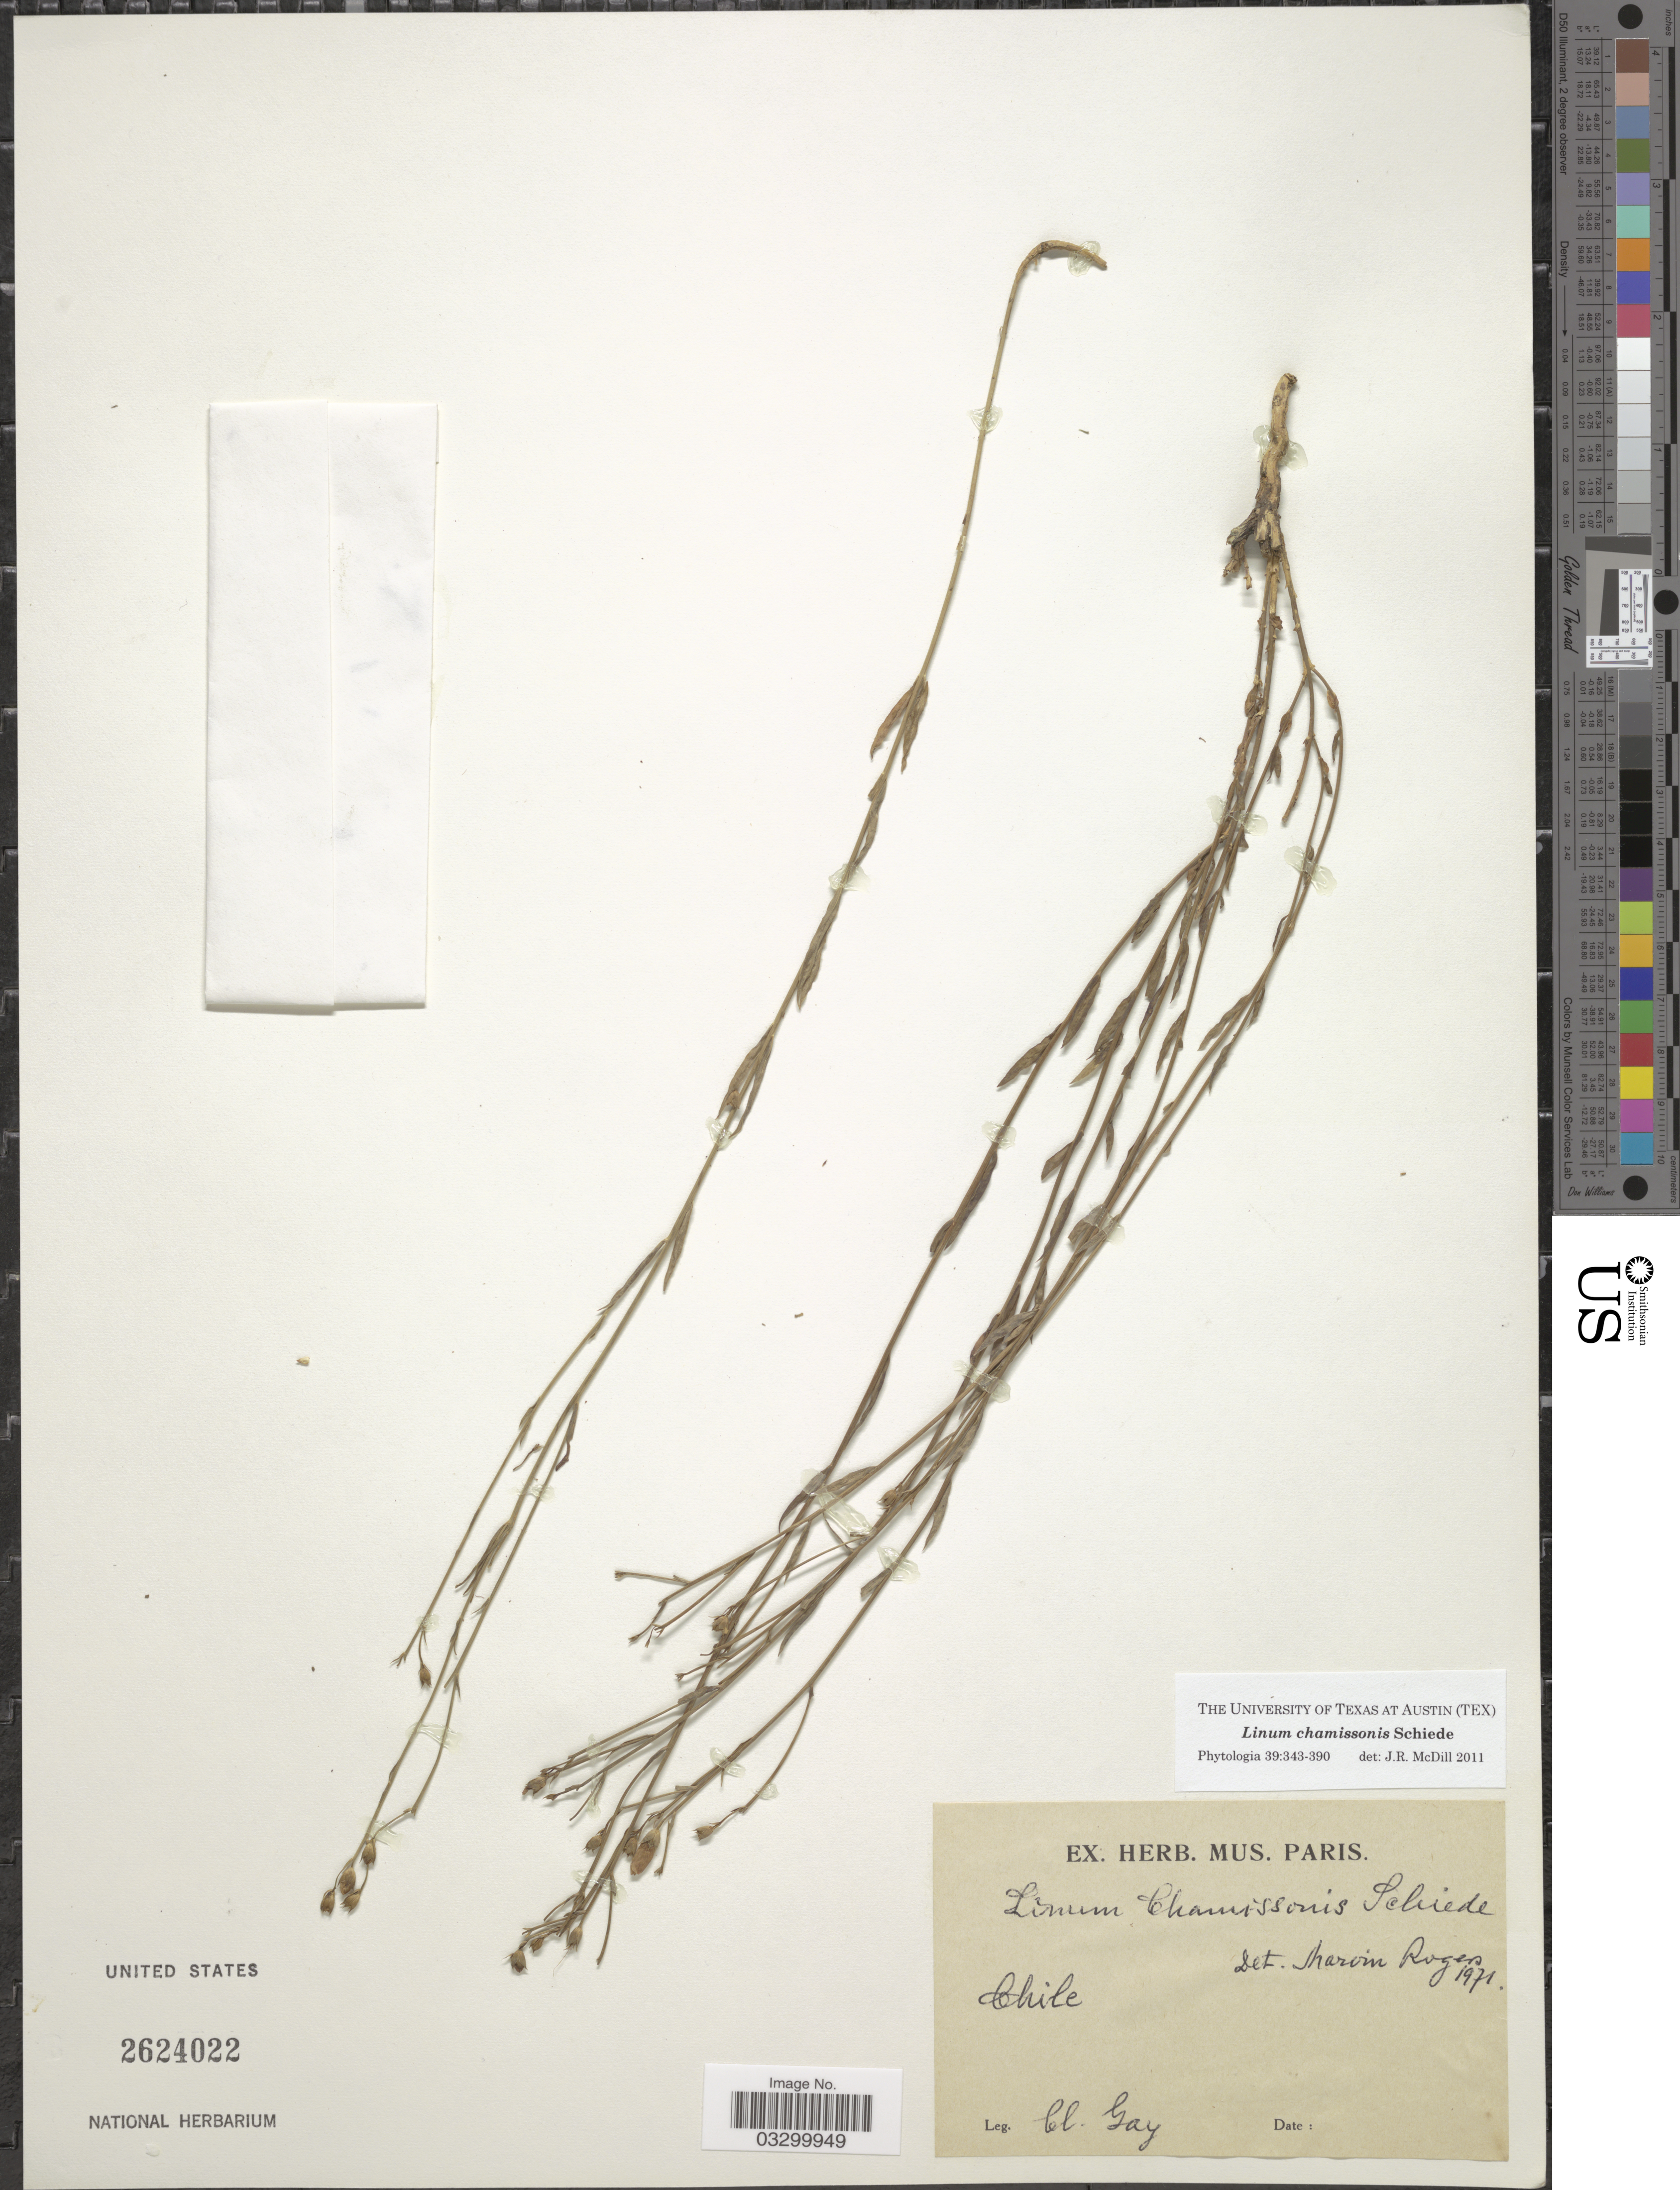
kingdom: Plantae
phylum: Tracheophyta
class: Magnoliopsida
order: Malpighiales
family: Linaceae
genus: Linum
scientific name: Linum chamissonis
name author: Schiede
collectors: C. Gay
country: Chile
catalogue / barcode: US 2624022